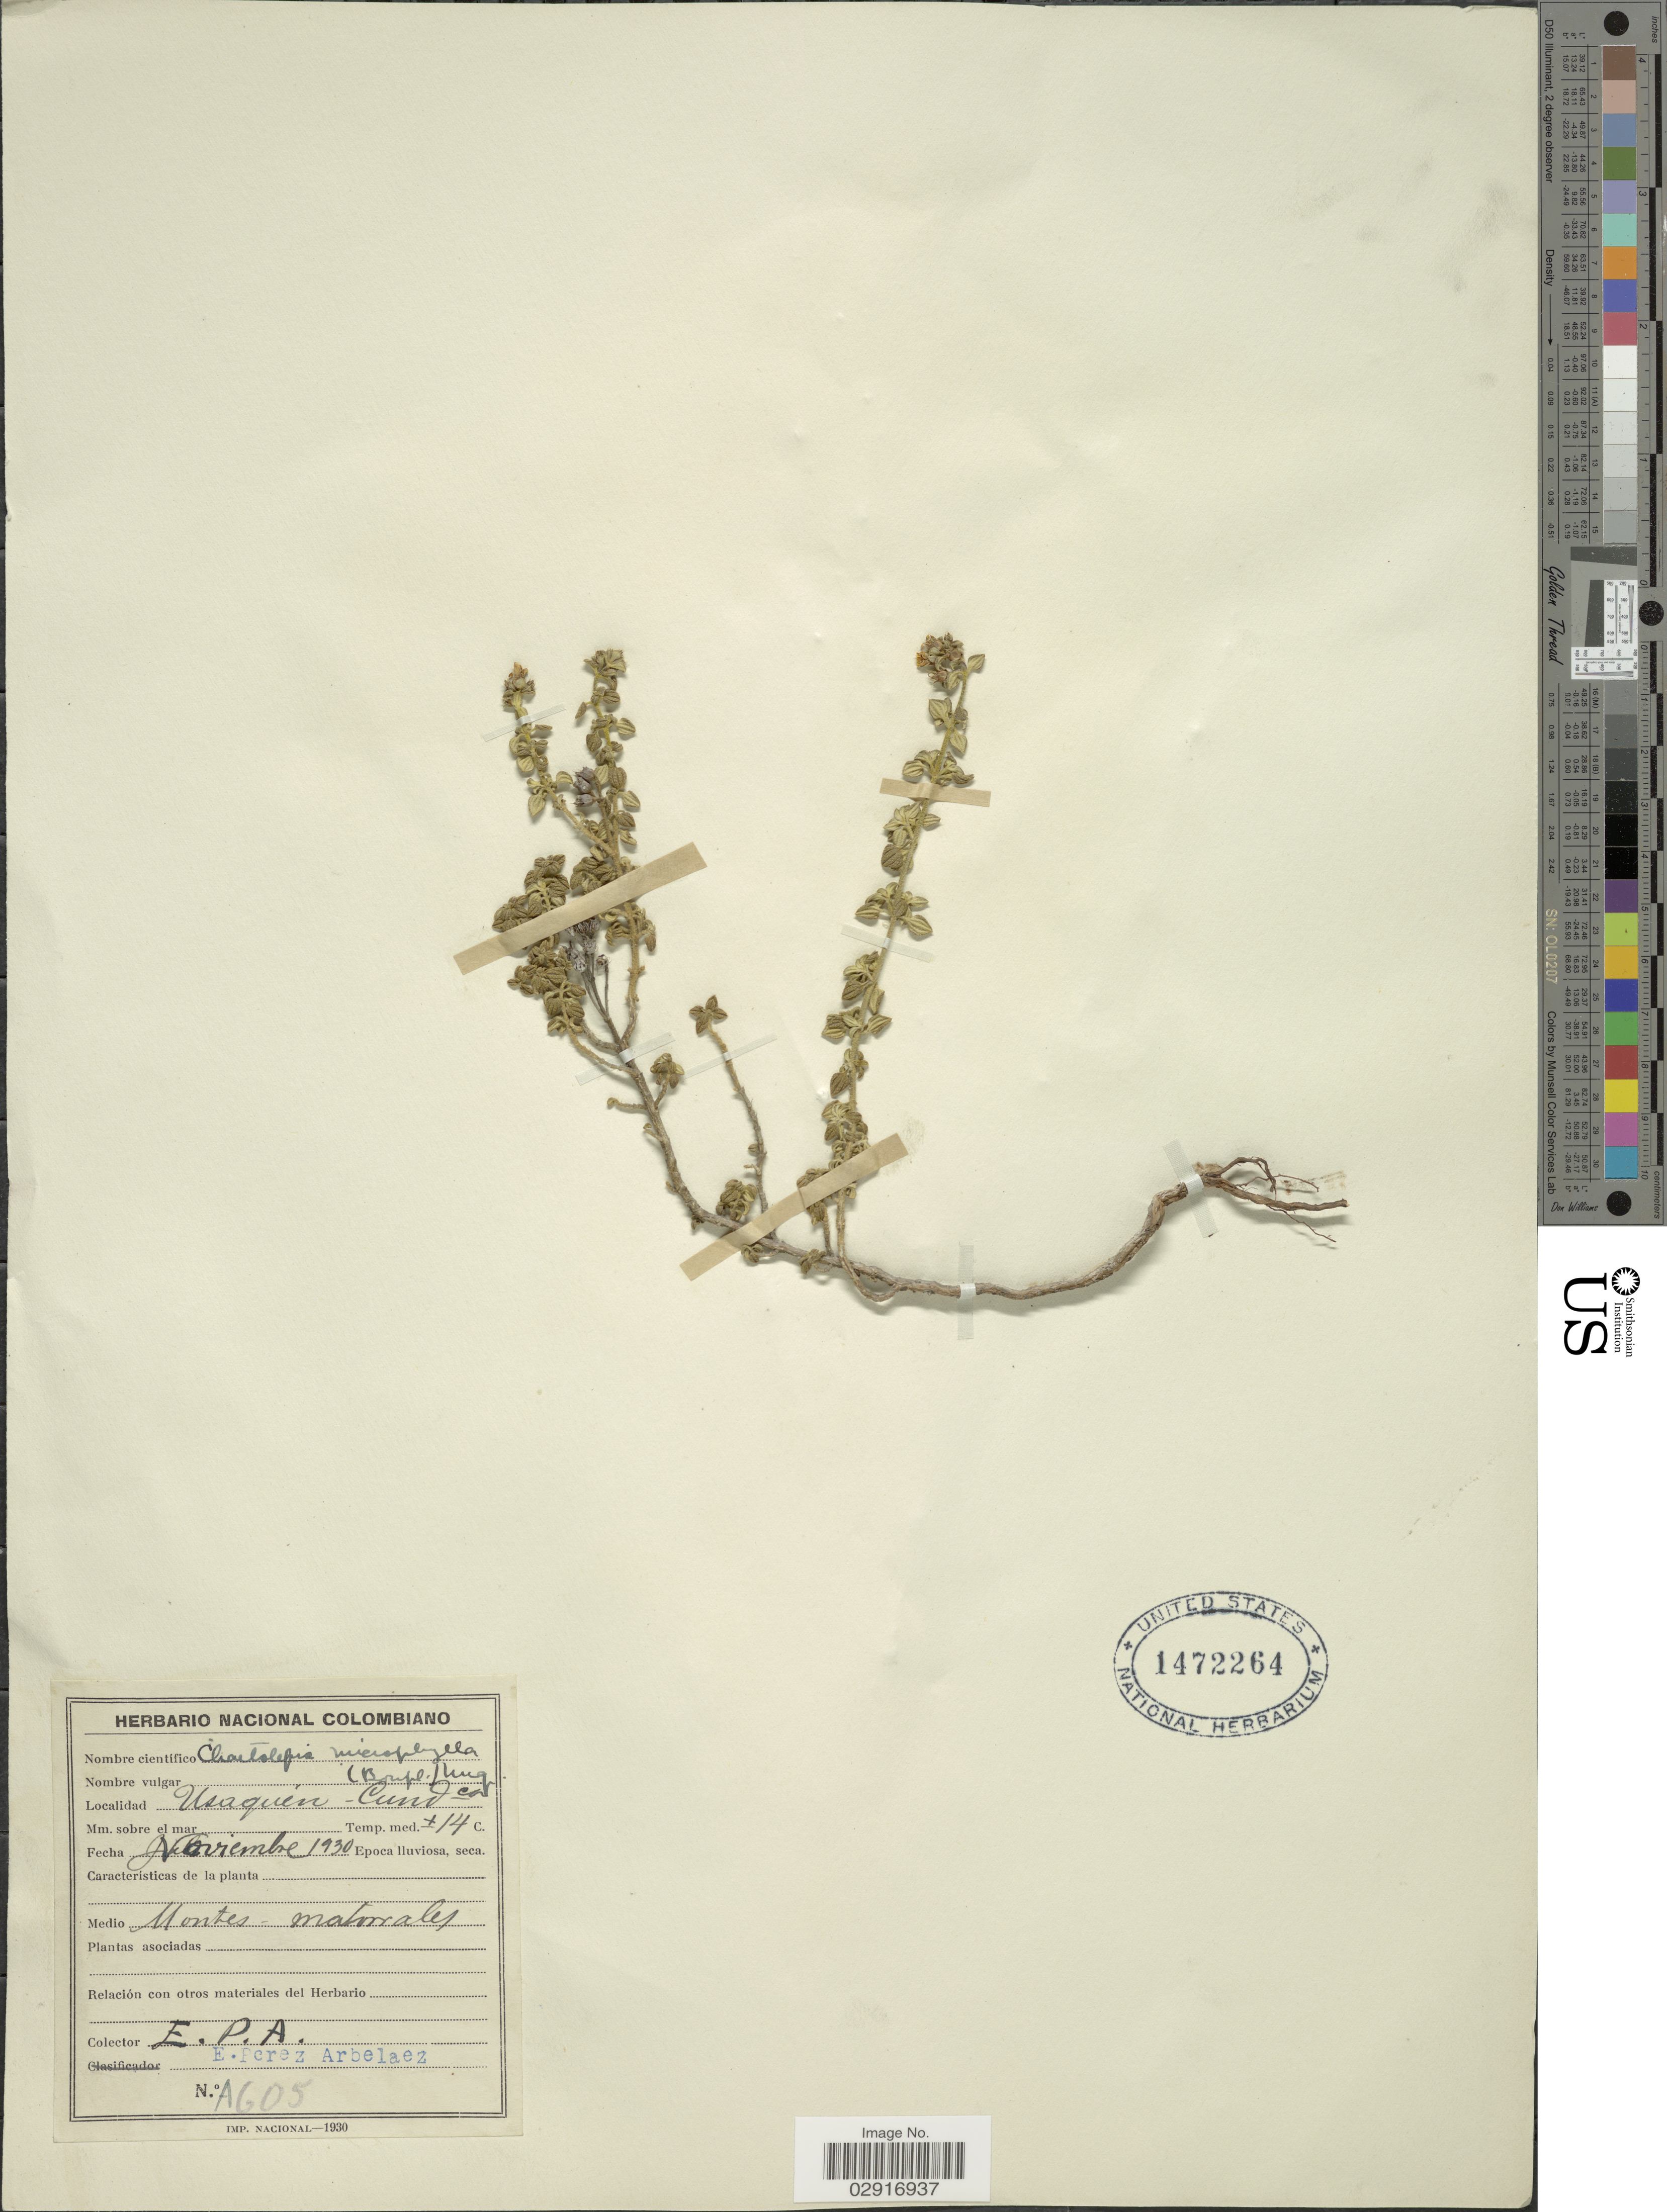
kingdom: Plantae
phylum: Tracheophyta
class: Magnoliopsida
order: Myrtales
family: Melastomataceae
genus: Chaetolepis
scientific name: Chaetolepis microphylla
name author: (Bonpl.) Miq.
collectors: E. Pérez Arbeláez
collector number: A605*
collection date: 1930-11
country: Colombia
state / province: Cundinamarca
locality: Usaquen - Cund.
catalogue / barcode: US 1472264